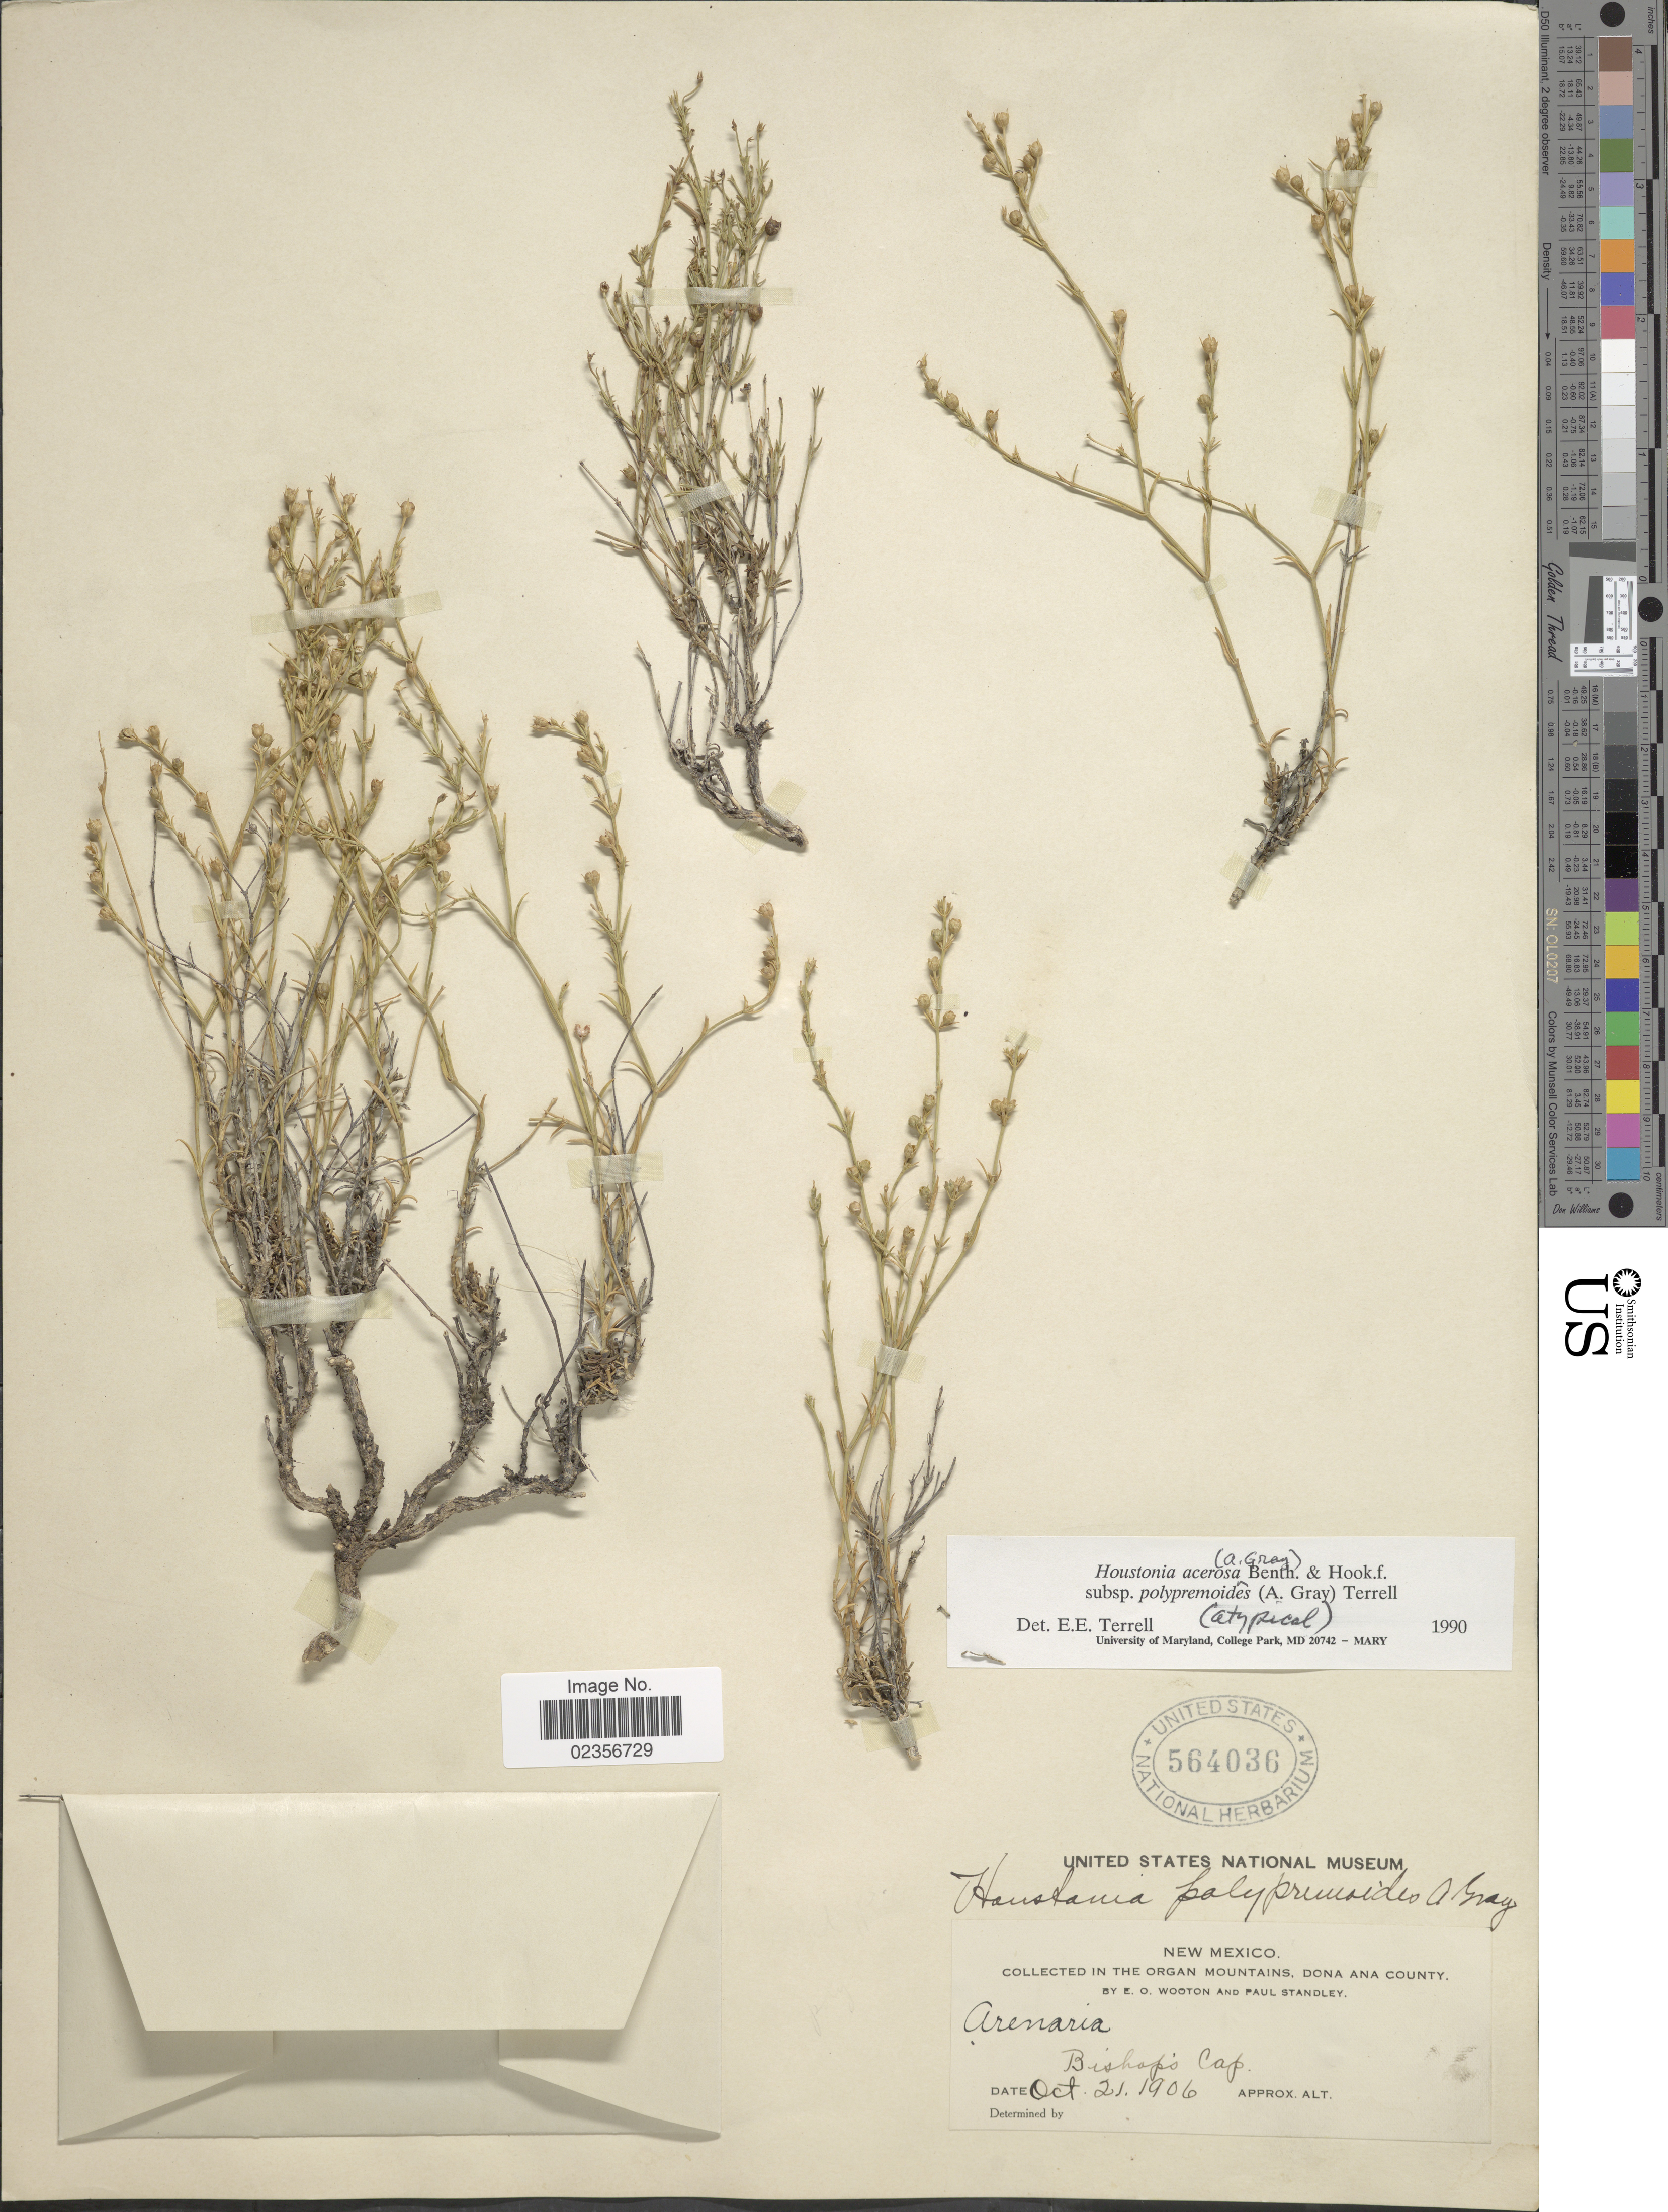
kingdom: Plantae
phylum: Tracheophyta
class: Magnoliopsida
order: Gentianales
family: Rubiaceae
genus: Houstonia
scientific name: Houstonia acerosa var. polypremoides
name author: (A. Gray) Terrell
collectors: E. O. Wooton & P. C. Standley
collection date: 1906-10-21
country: United States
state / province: New Mexico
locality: Organ Mountains, Dona Ana County. Bishop's Cap.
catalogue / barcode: US 564036